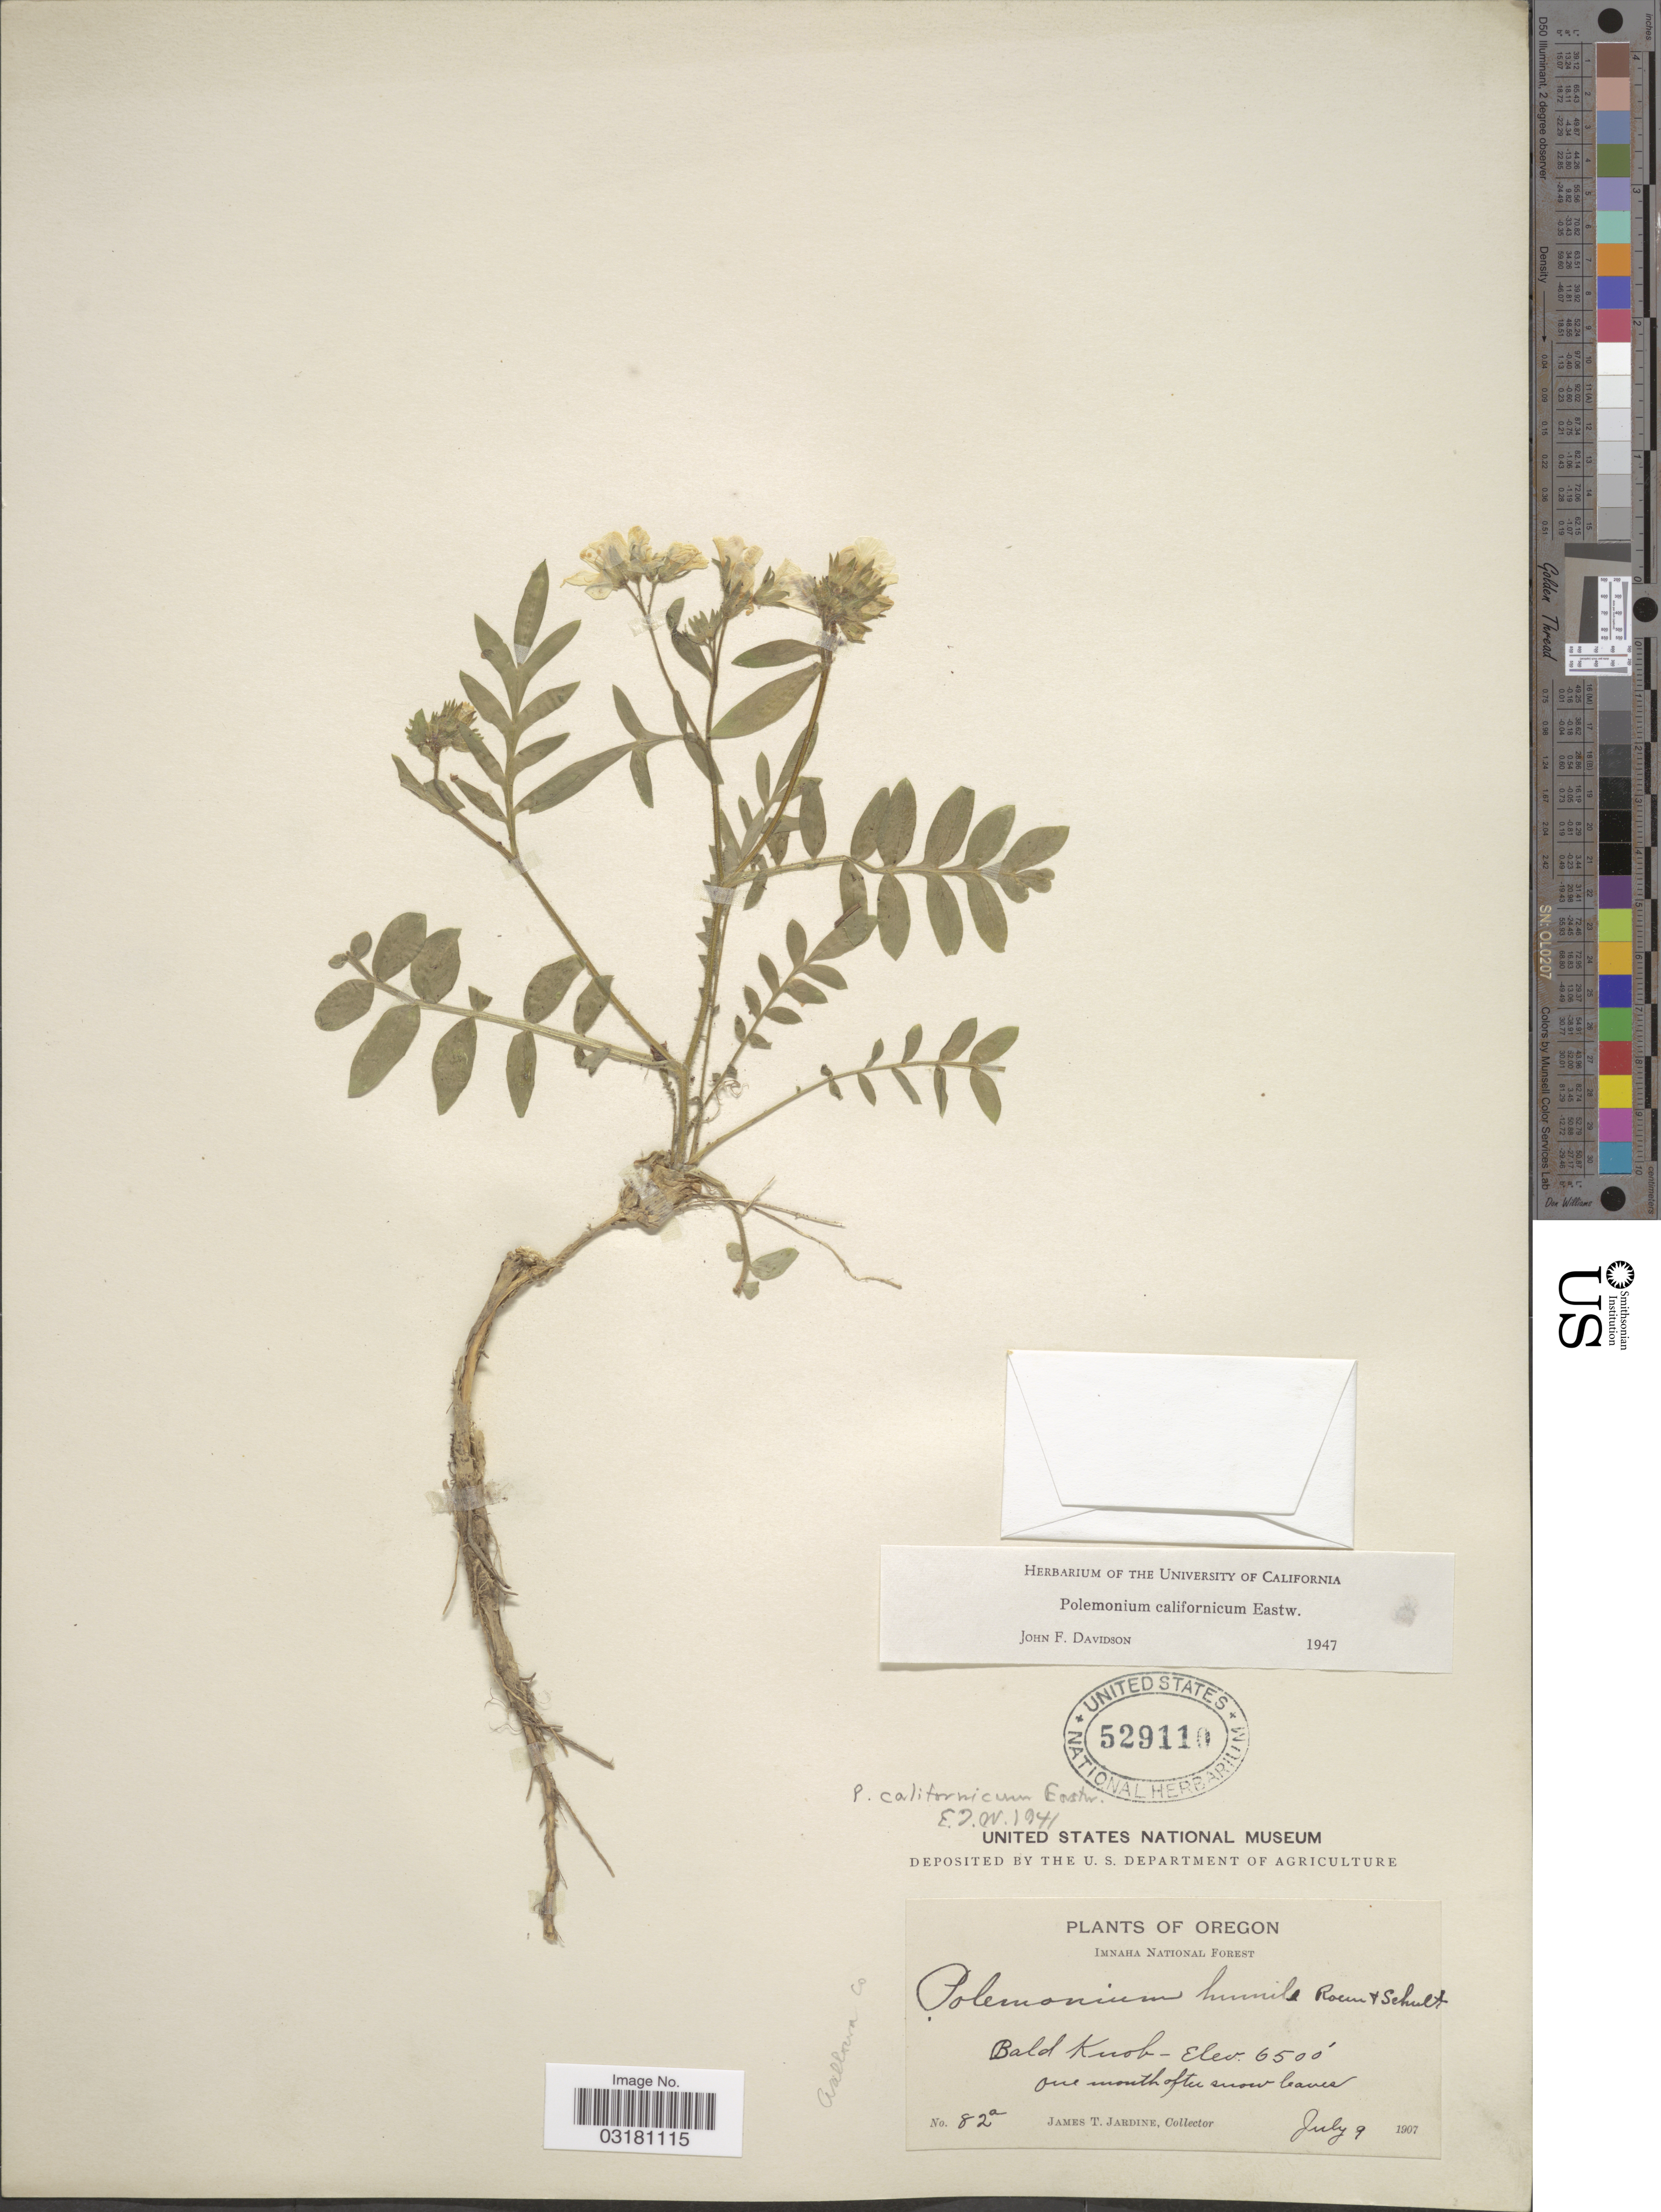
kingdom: Plantae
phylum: Tracheophyta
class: Magnoliopsida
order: Ericales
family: Polemoniaceae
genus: Polemonium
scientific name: Polemonium californicum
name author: Eastw.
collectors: J. T. Jardine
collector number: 82a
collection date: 1907-07-09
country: United States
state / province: Oregon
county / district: Wallowa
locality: Imnaha National Forest. Bald Knob. Wallowa Co.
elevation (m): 1981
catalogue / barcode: US 529110